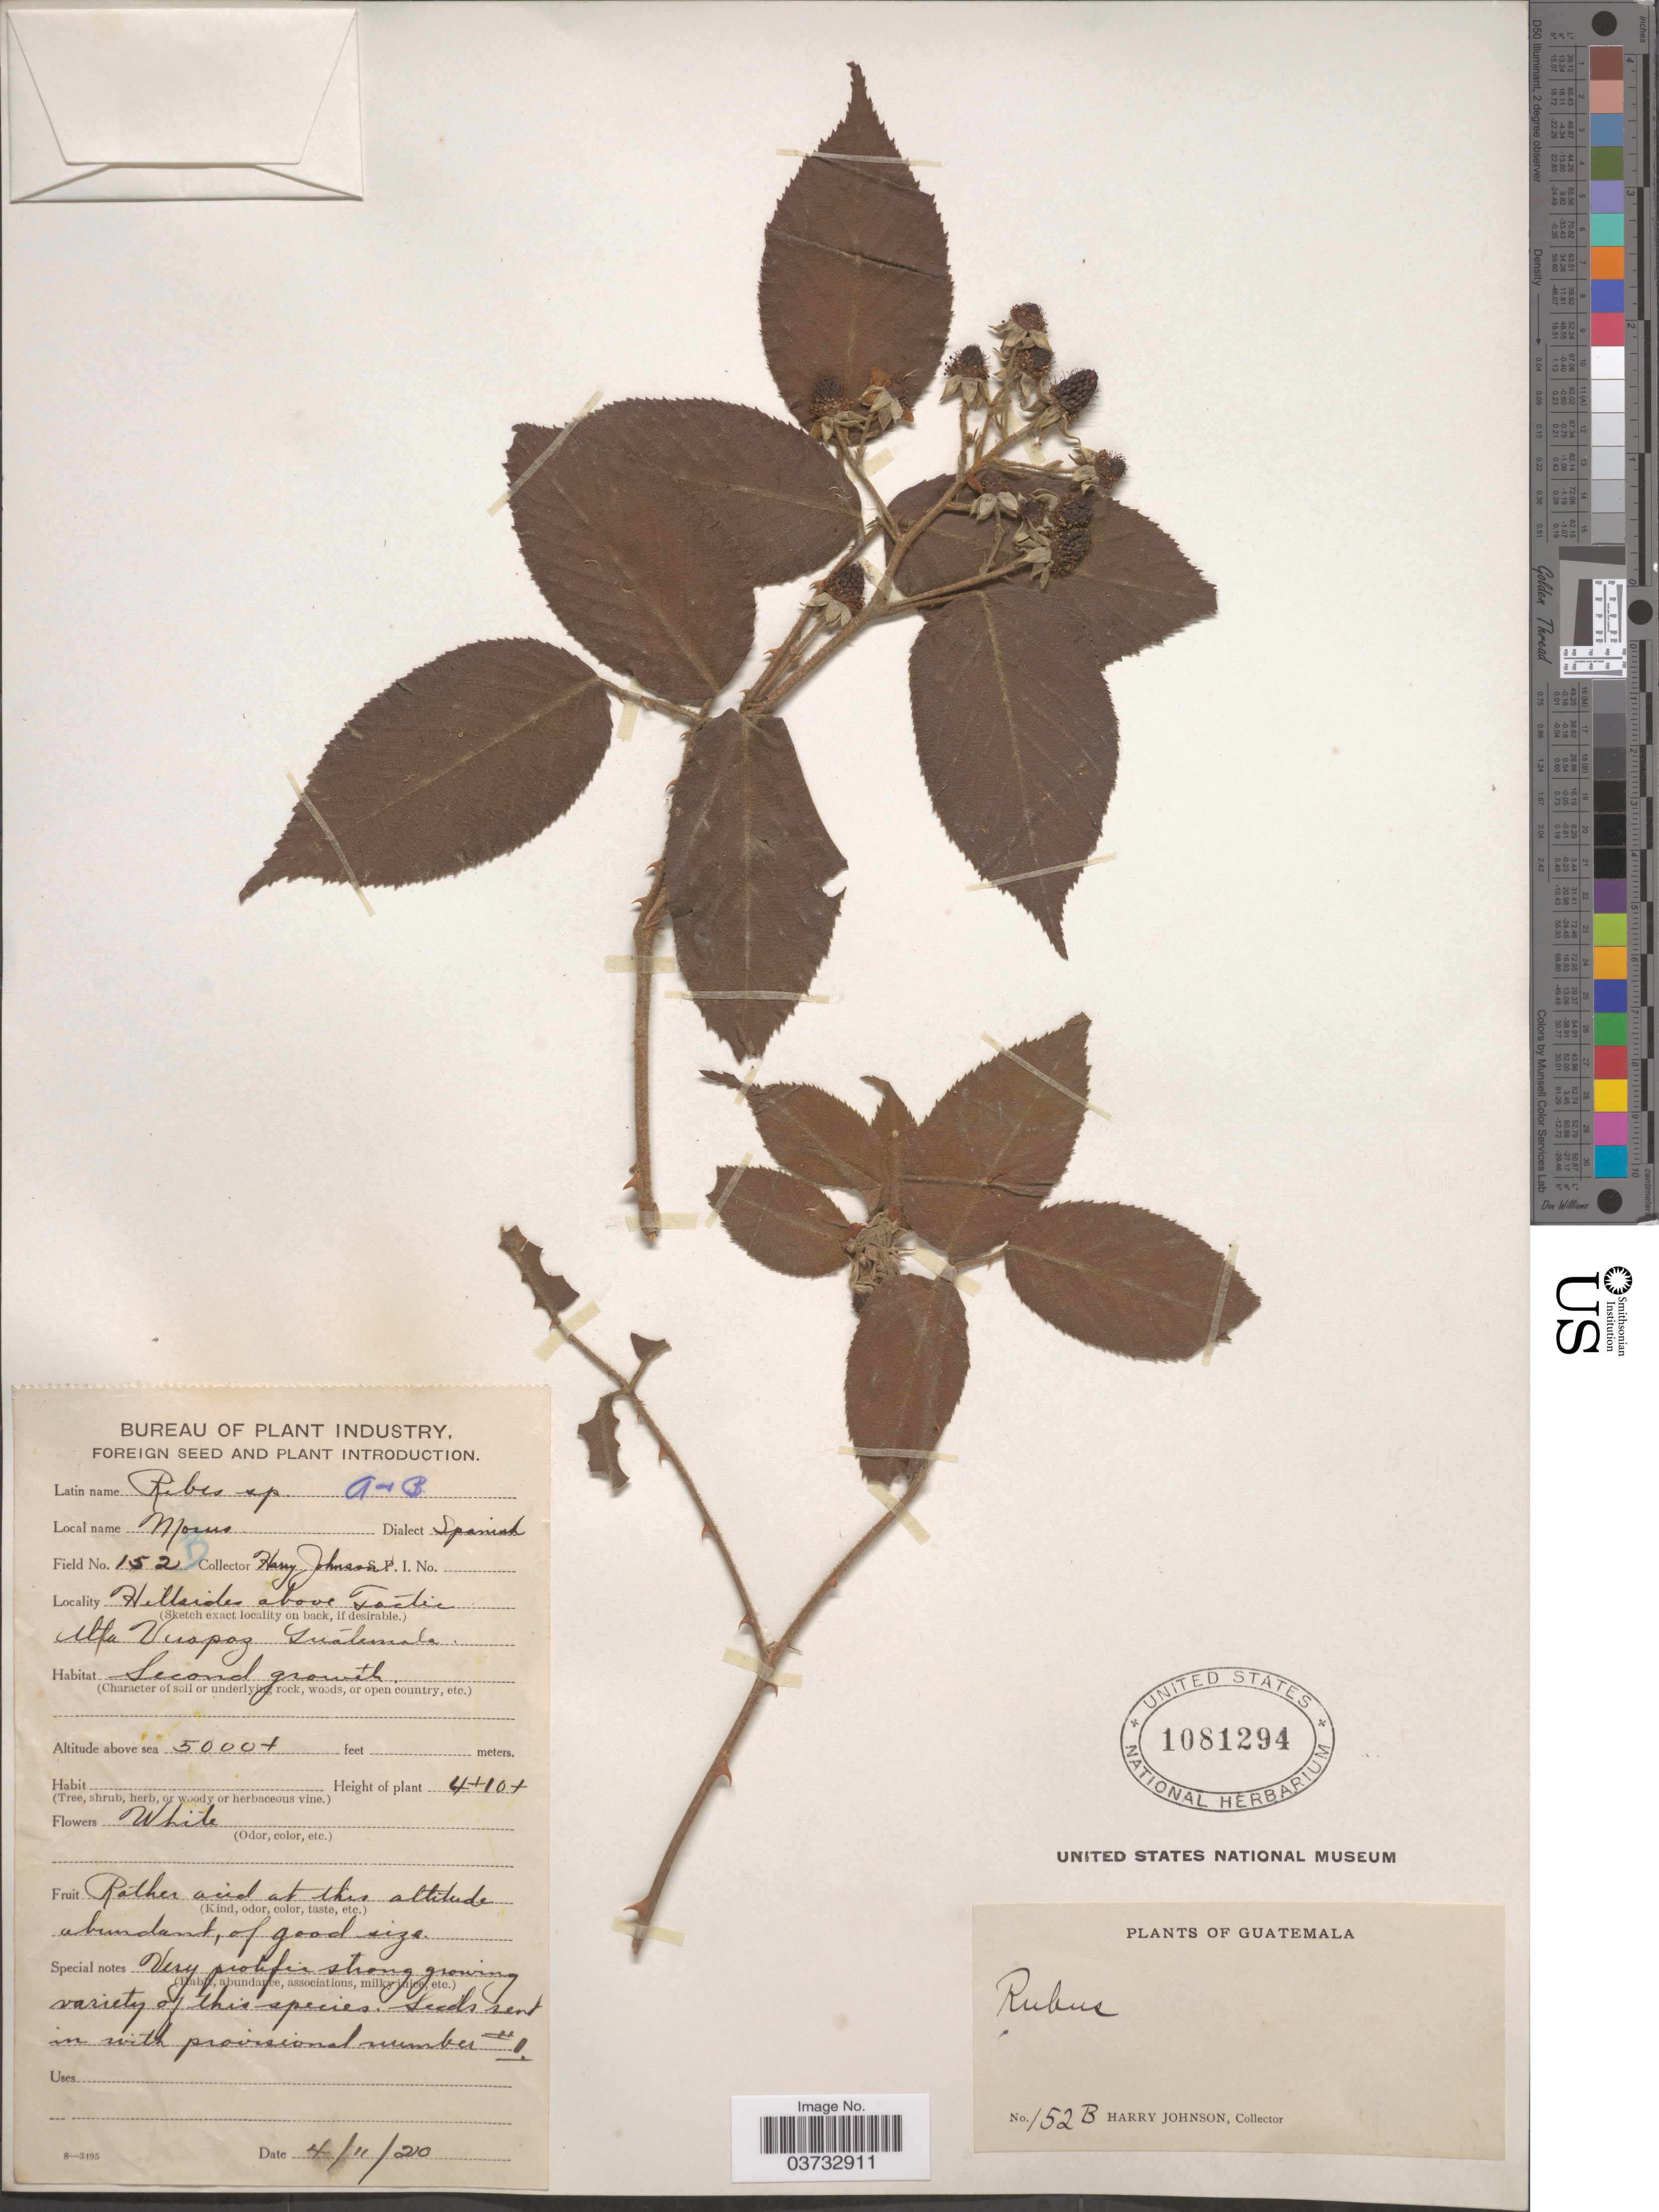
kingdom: Plantae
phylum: Tracheophyta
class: Magnoliopsida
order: Rosales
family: Rosaceae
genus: Rubus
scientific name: Rubus irasuensis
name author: Liebm.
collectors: H. Johnson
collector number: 152B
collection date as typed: Transcribed d/m/y: 4/11/20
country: Guatemala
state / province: Alta Verapaz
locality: Hillsides above Tactic.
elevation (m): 1524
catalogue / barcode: US 1081294